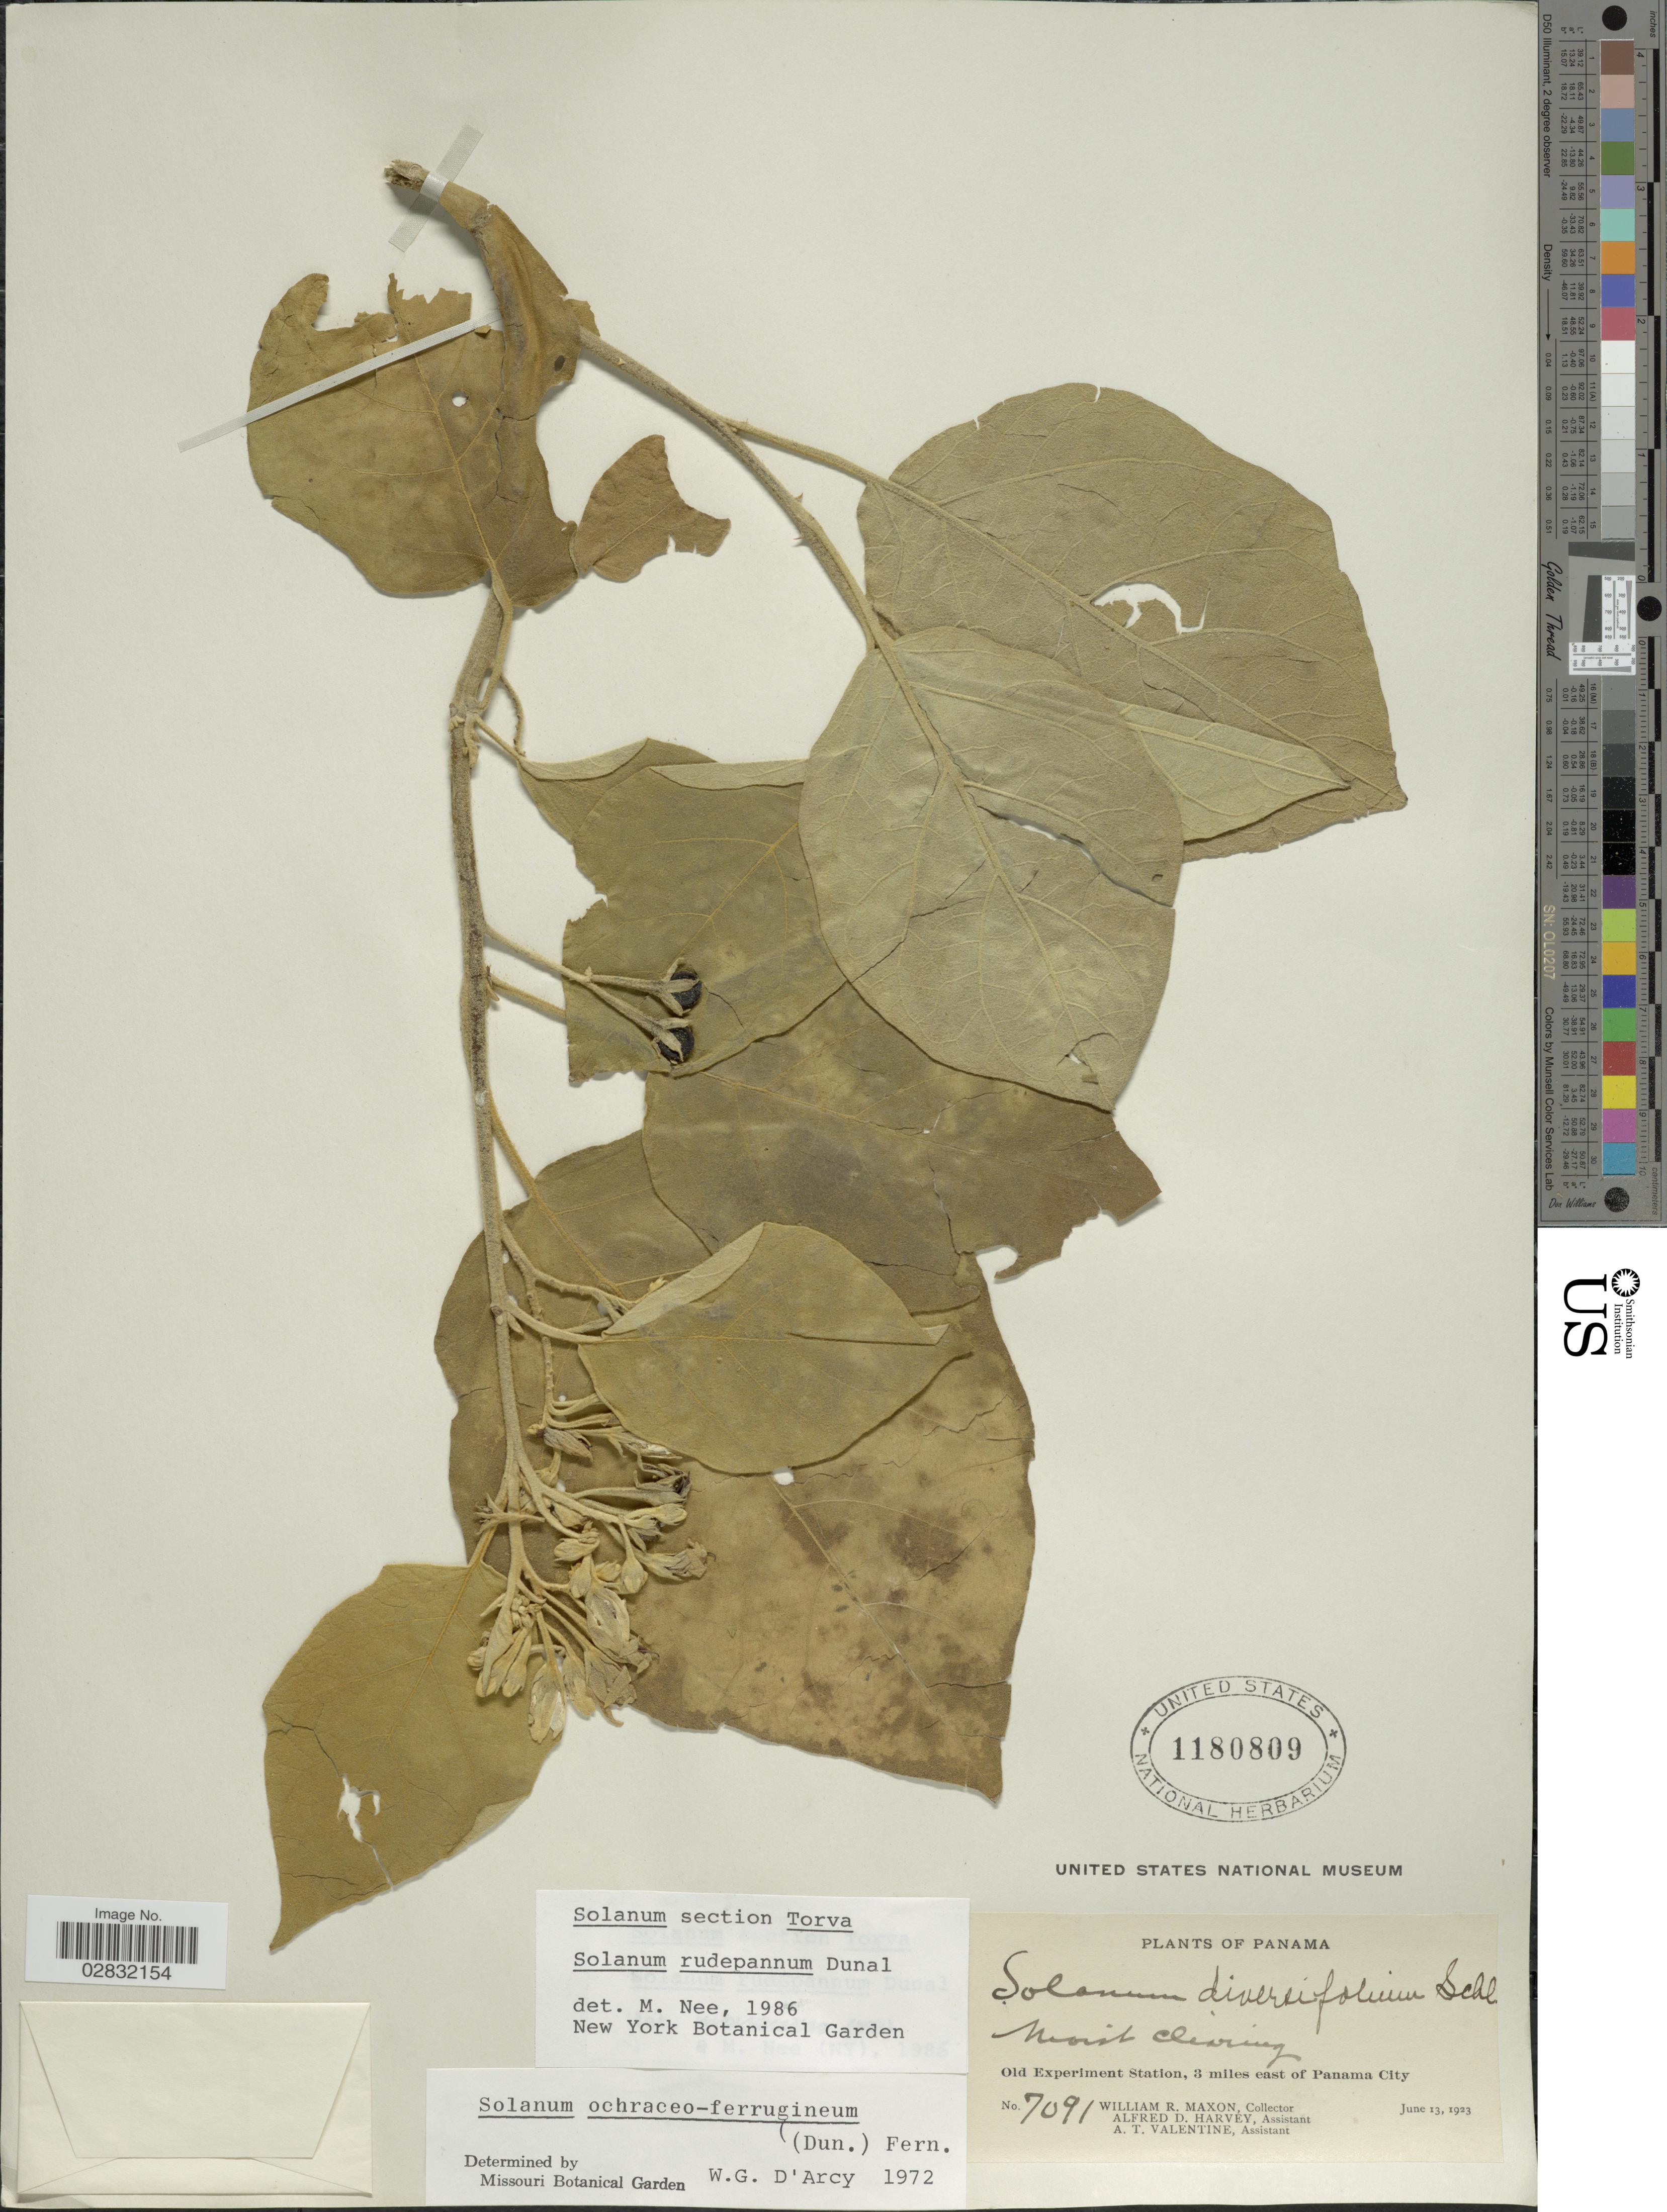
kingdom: Plantae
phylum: Tracheophyta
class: Magnoliopsida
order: Solanales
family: Solanaceae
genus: Solanum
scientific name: Solanum rudepannum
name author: Dunal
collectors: W. R. Maxon, A. D. Harvey & A. Valentine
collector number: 7091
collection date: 1923-06-13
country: Panama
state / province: Panamá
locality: Old Experiment Station, 3 miles east of Panama City.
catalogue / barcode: US 1180809